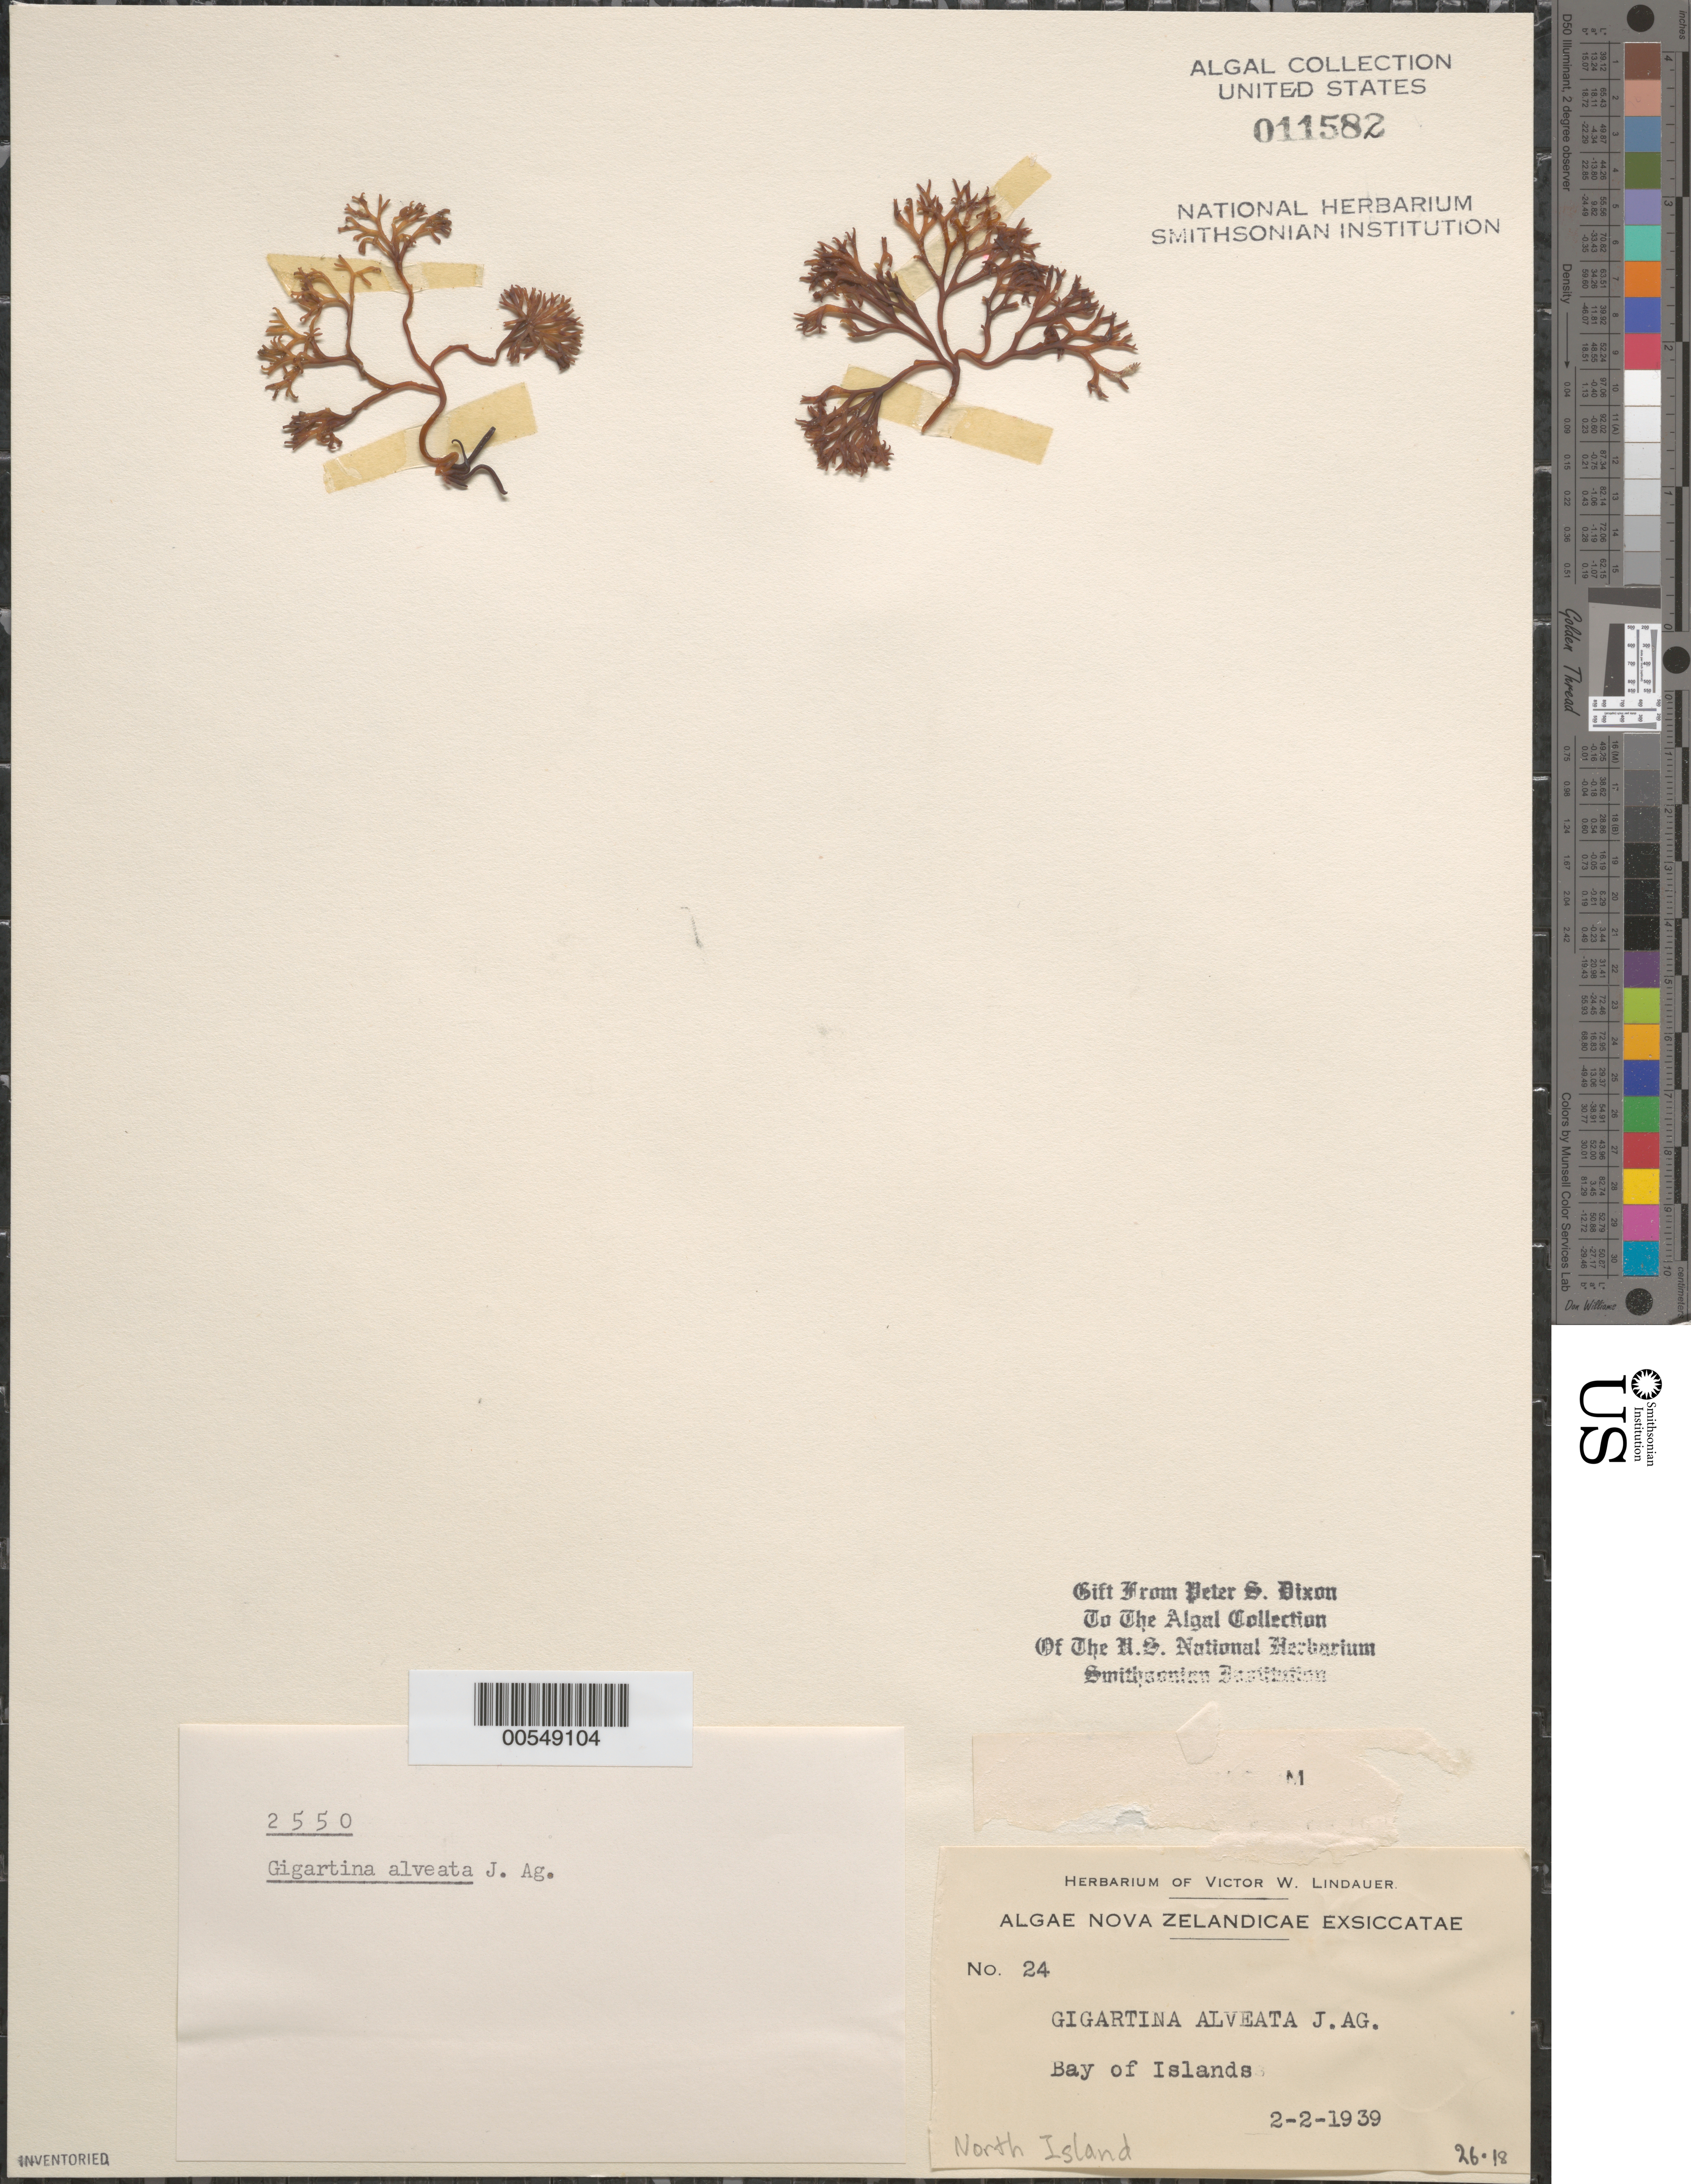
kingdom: Plantae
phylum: Rhodophyta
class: Florideophyceae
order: Gigartinales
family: Gigartinaceae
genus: Psilophycus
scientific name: Psilophycus alveatus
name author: (D. Turner) W.A. Nelson et al.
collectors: V. Lindauer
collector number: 24 & PSD 2550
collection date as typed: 02 Feb 1939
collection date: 1939-02-02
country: New Zealand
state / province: Northland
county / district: Far North District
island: North Island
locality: Bay of Islands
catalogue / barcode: US 11582